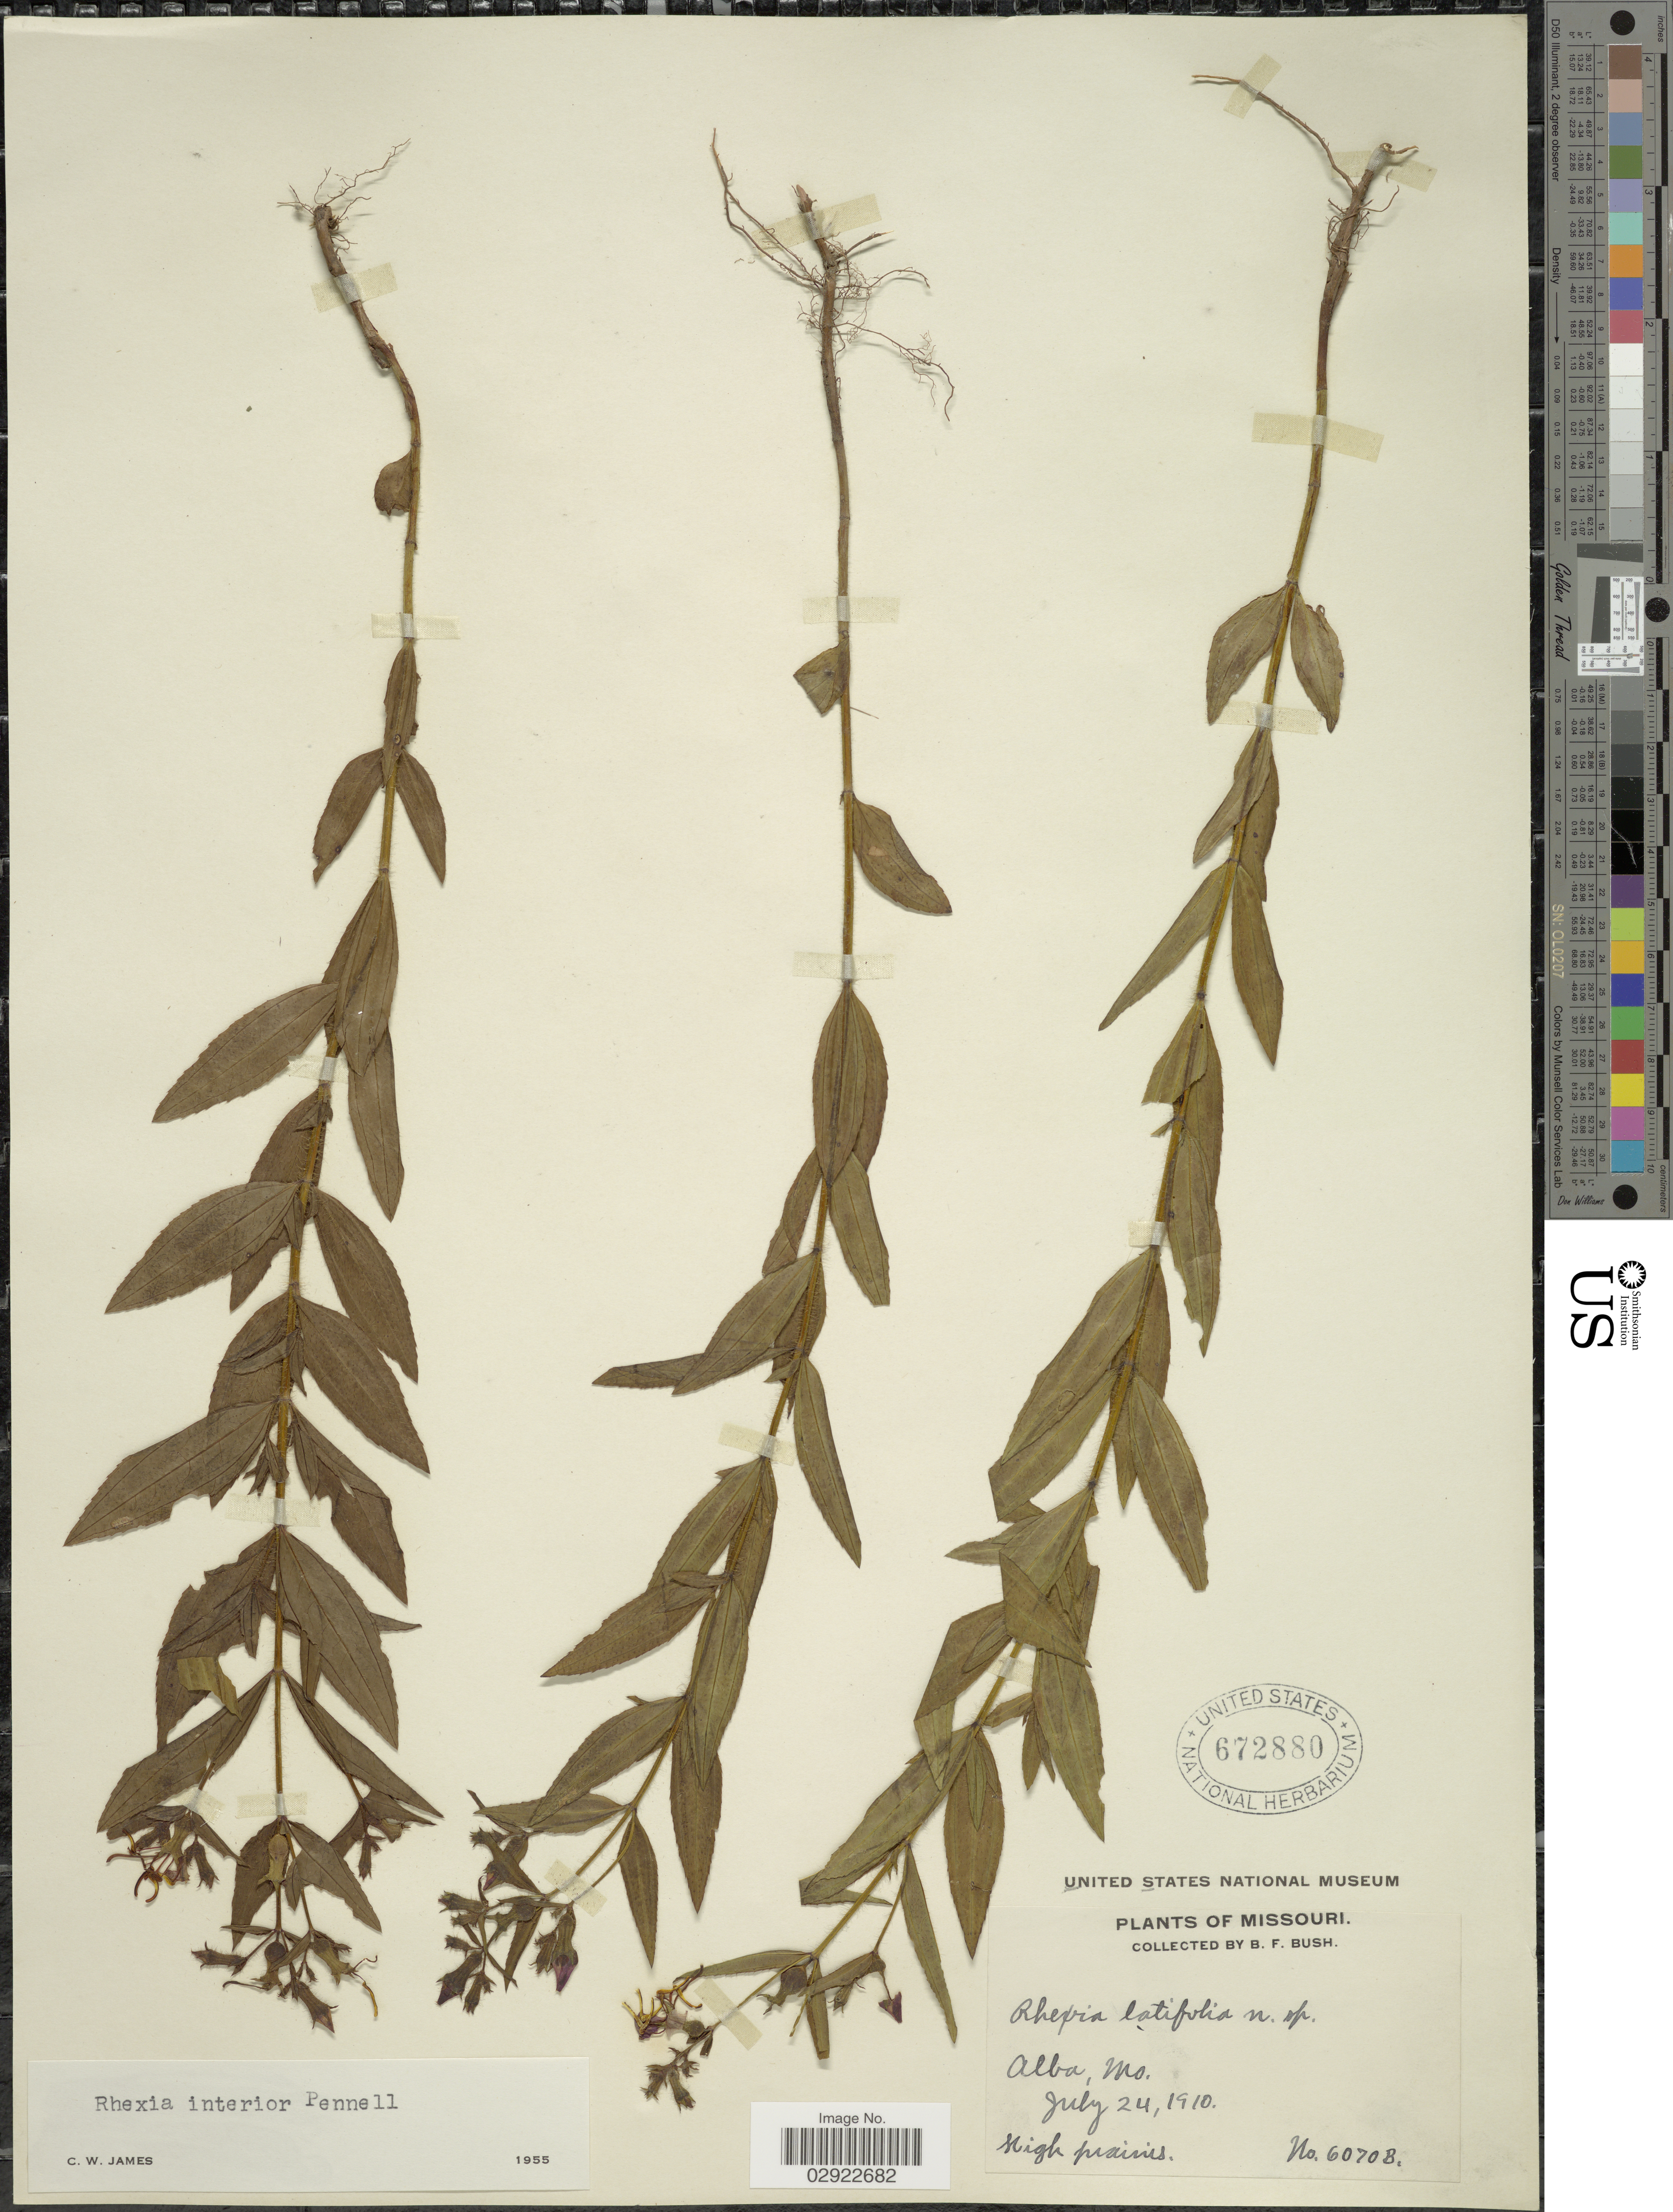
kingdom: Plantae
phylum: Tracheophyta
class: Magnoliopsida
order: Myrtales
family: Melastomataceae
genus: Rhexia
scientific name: Rhexia interior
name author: Pennell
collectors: B. F. Bush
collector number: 6070B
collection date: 1910-07-24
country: United States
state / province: Missouri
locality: Alba.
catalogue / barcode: US 672880